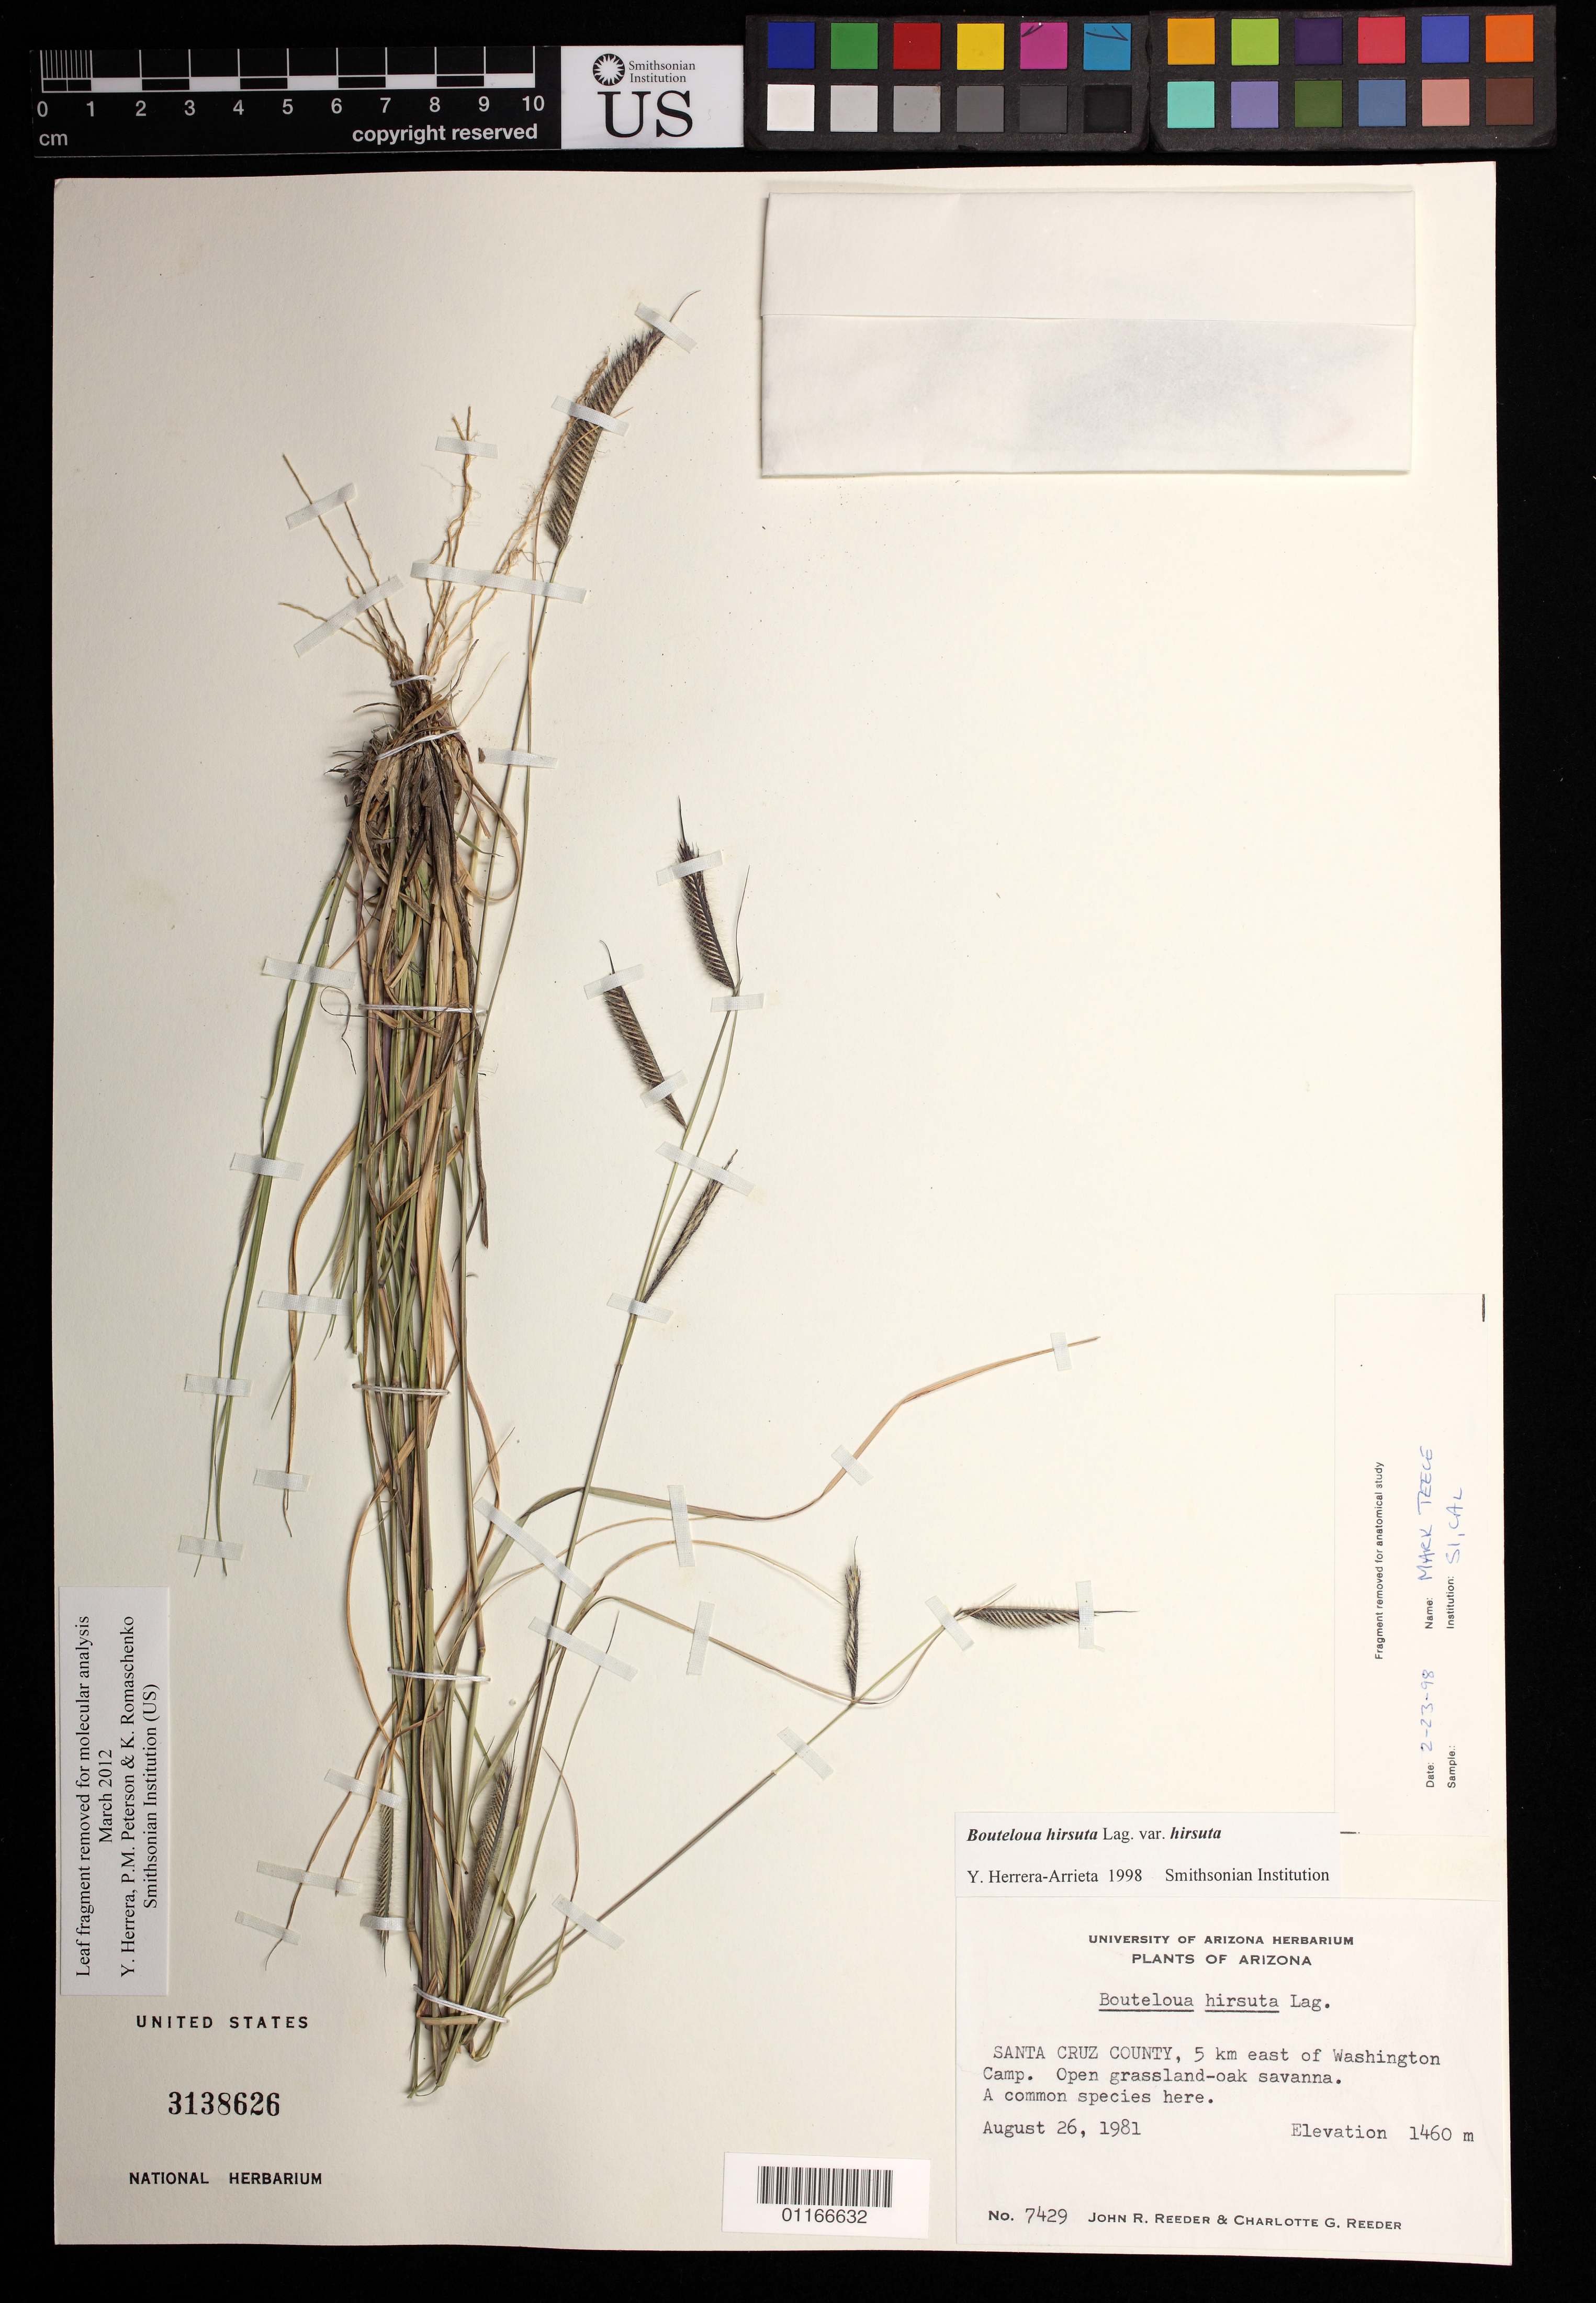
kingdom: Plantae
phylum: Tracheophyta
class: Liliopsida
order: Poales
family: Poaceae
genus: Bouteloua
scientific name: Bouteloua hirsuta var. hirsuta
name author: Lag.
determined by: Herrera Arrieta, Y., (CIIDIR), Instituto Politecnico Nacional (MEXICO)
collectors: J. R. Reeder & C. Reeder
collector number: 7429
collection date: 1981-08-26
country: United States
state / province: Arizona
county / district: Santa Cruz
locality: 5 km east of Washington Camp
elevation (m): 1460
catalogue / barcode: US 3138626